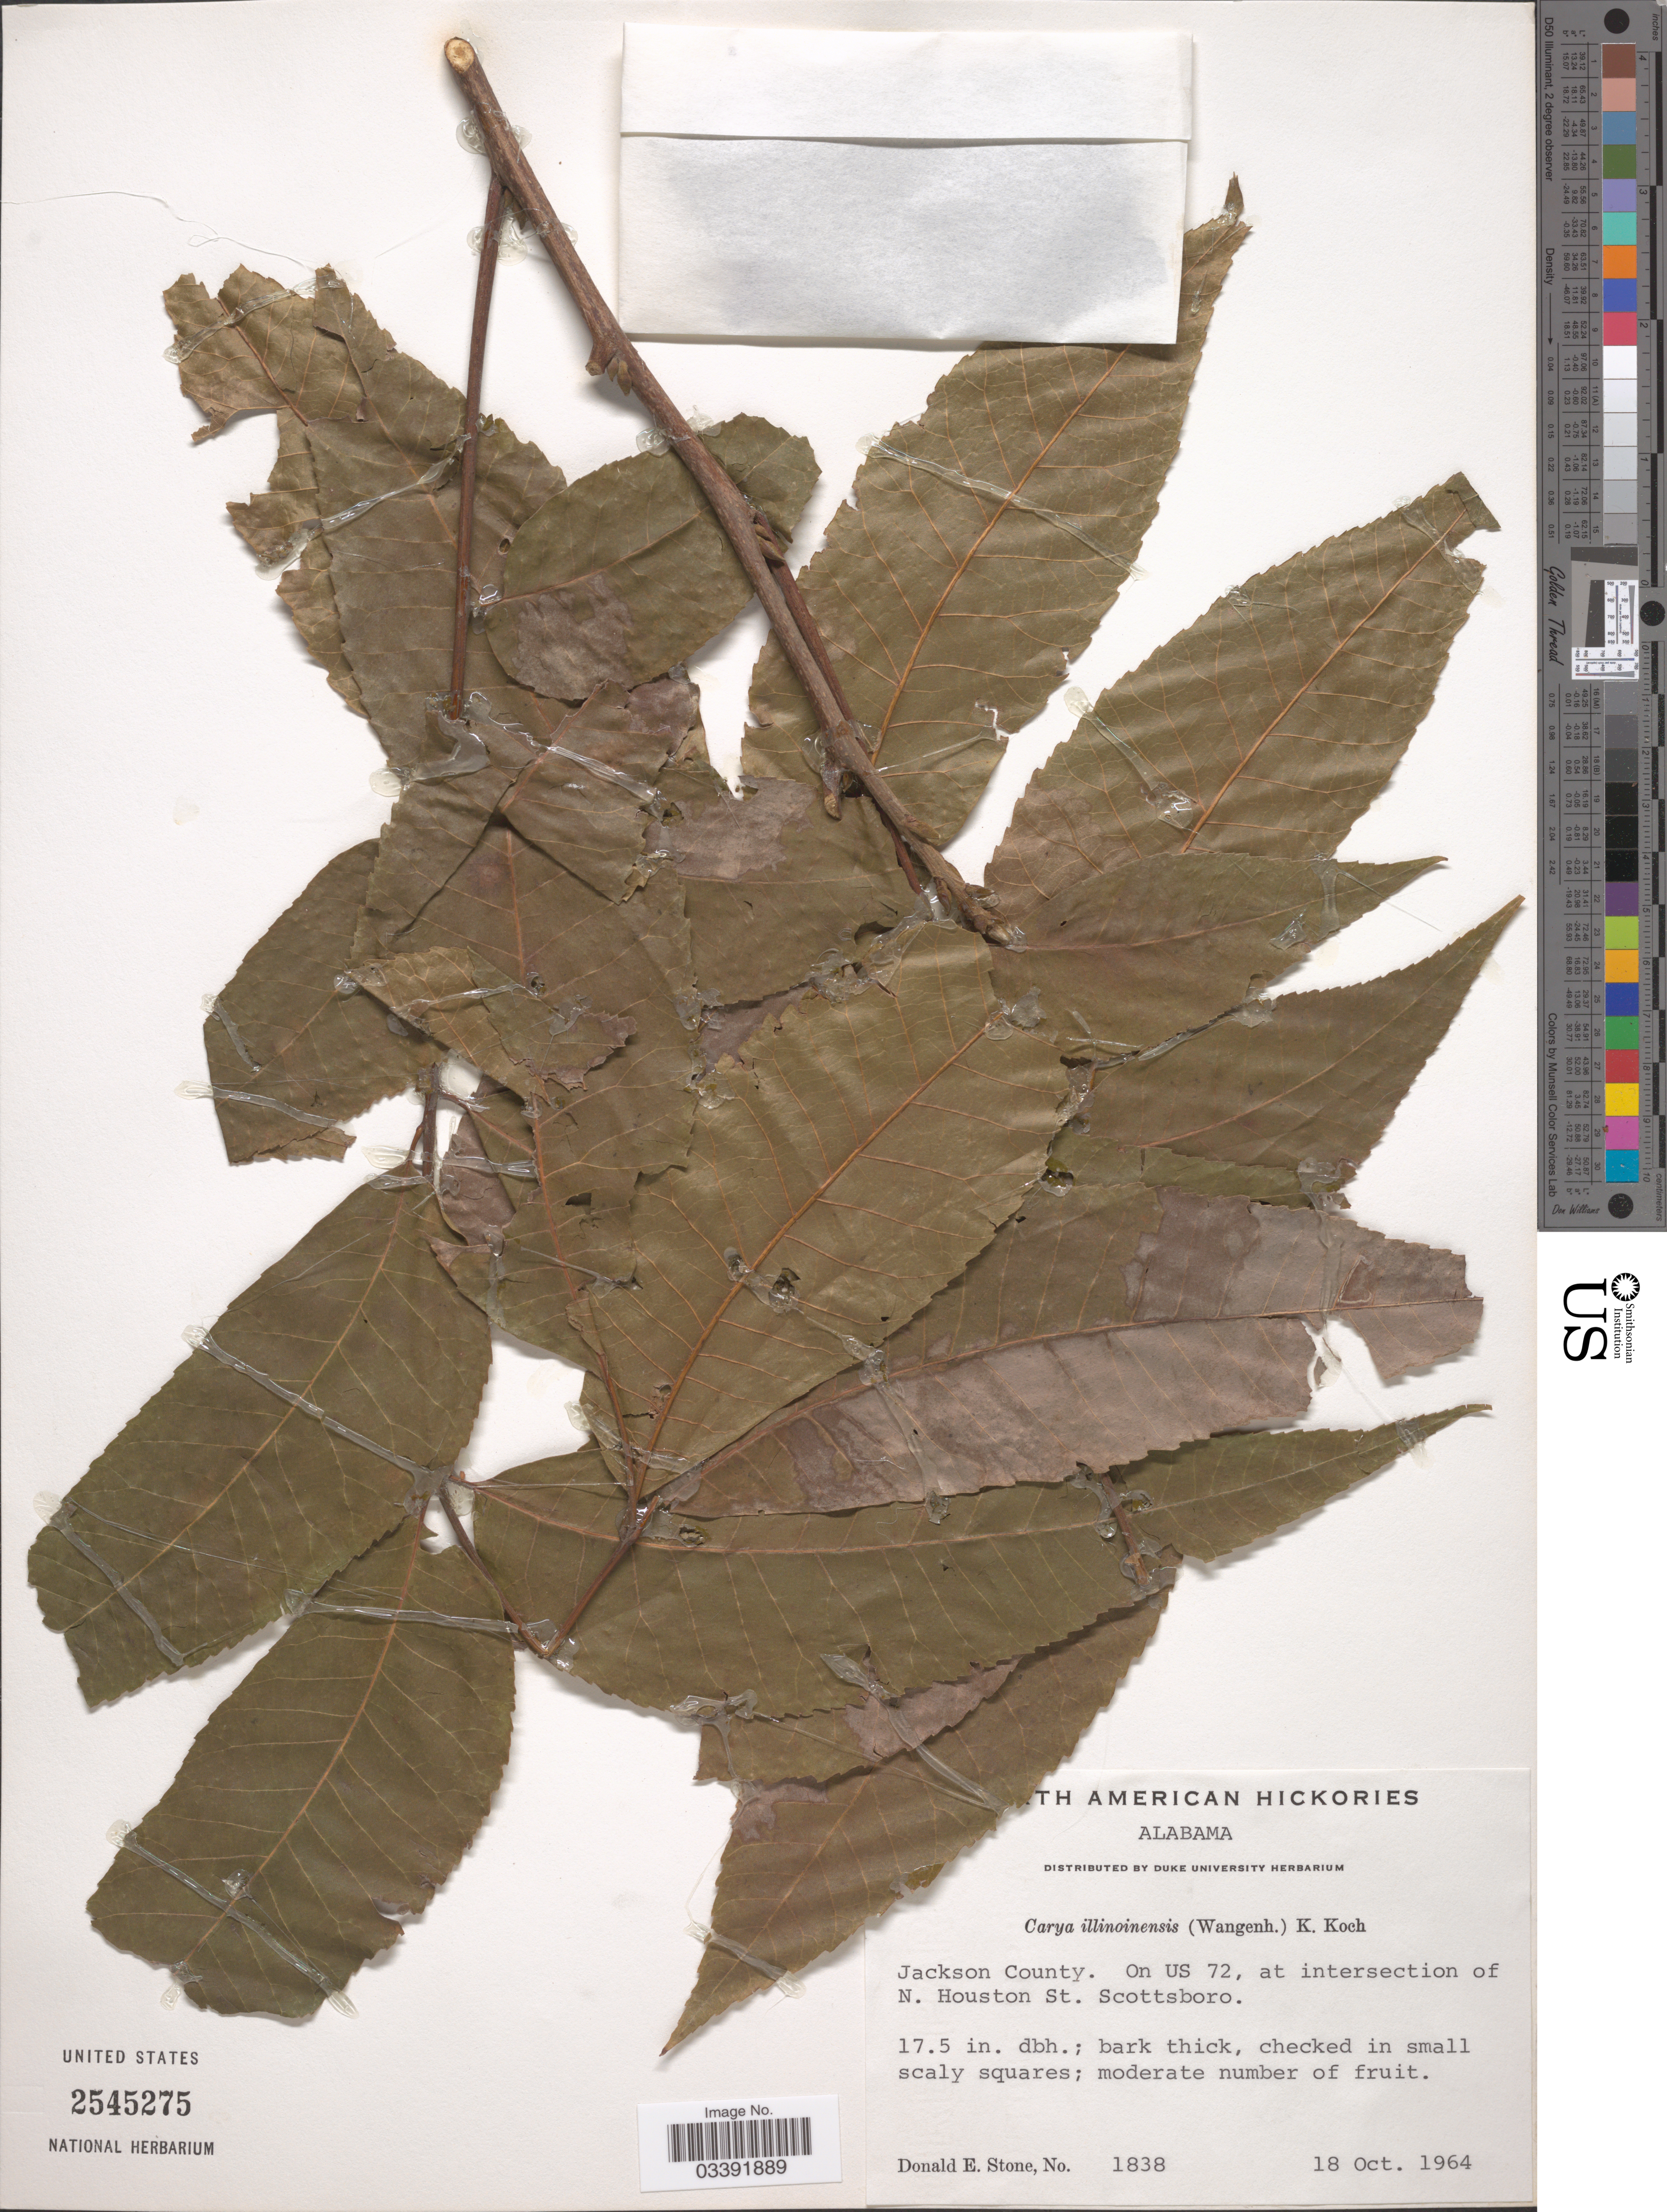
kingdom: Plantae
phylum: Tracheophyta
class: Magnoliopsida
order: Fagales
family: Juglandaceae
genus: Carya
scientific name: Carya illinoinensis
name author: (Wangenh.) K. Koch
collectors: D. Stone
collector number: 1838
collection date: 1964-10-18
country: United States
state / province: Alabama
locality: Jackson County. On US 72, at intersection of N. Houston St. Scottsboro.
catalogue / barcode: US 2545275